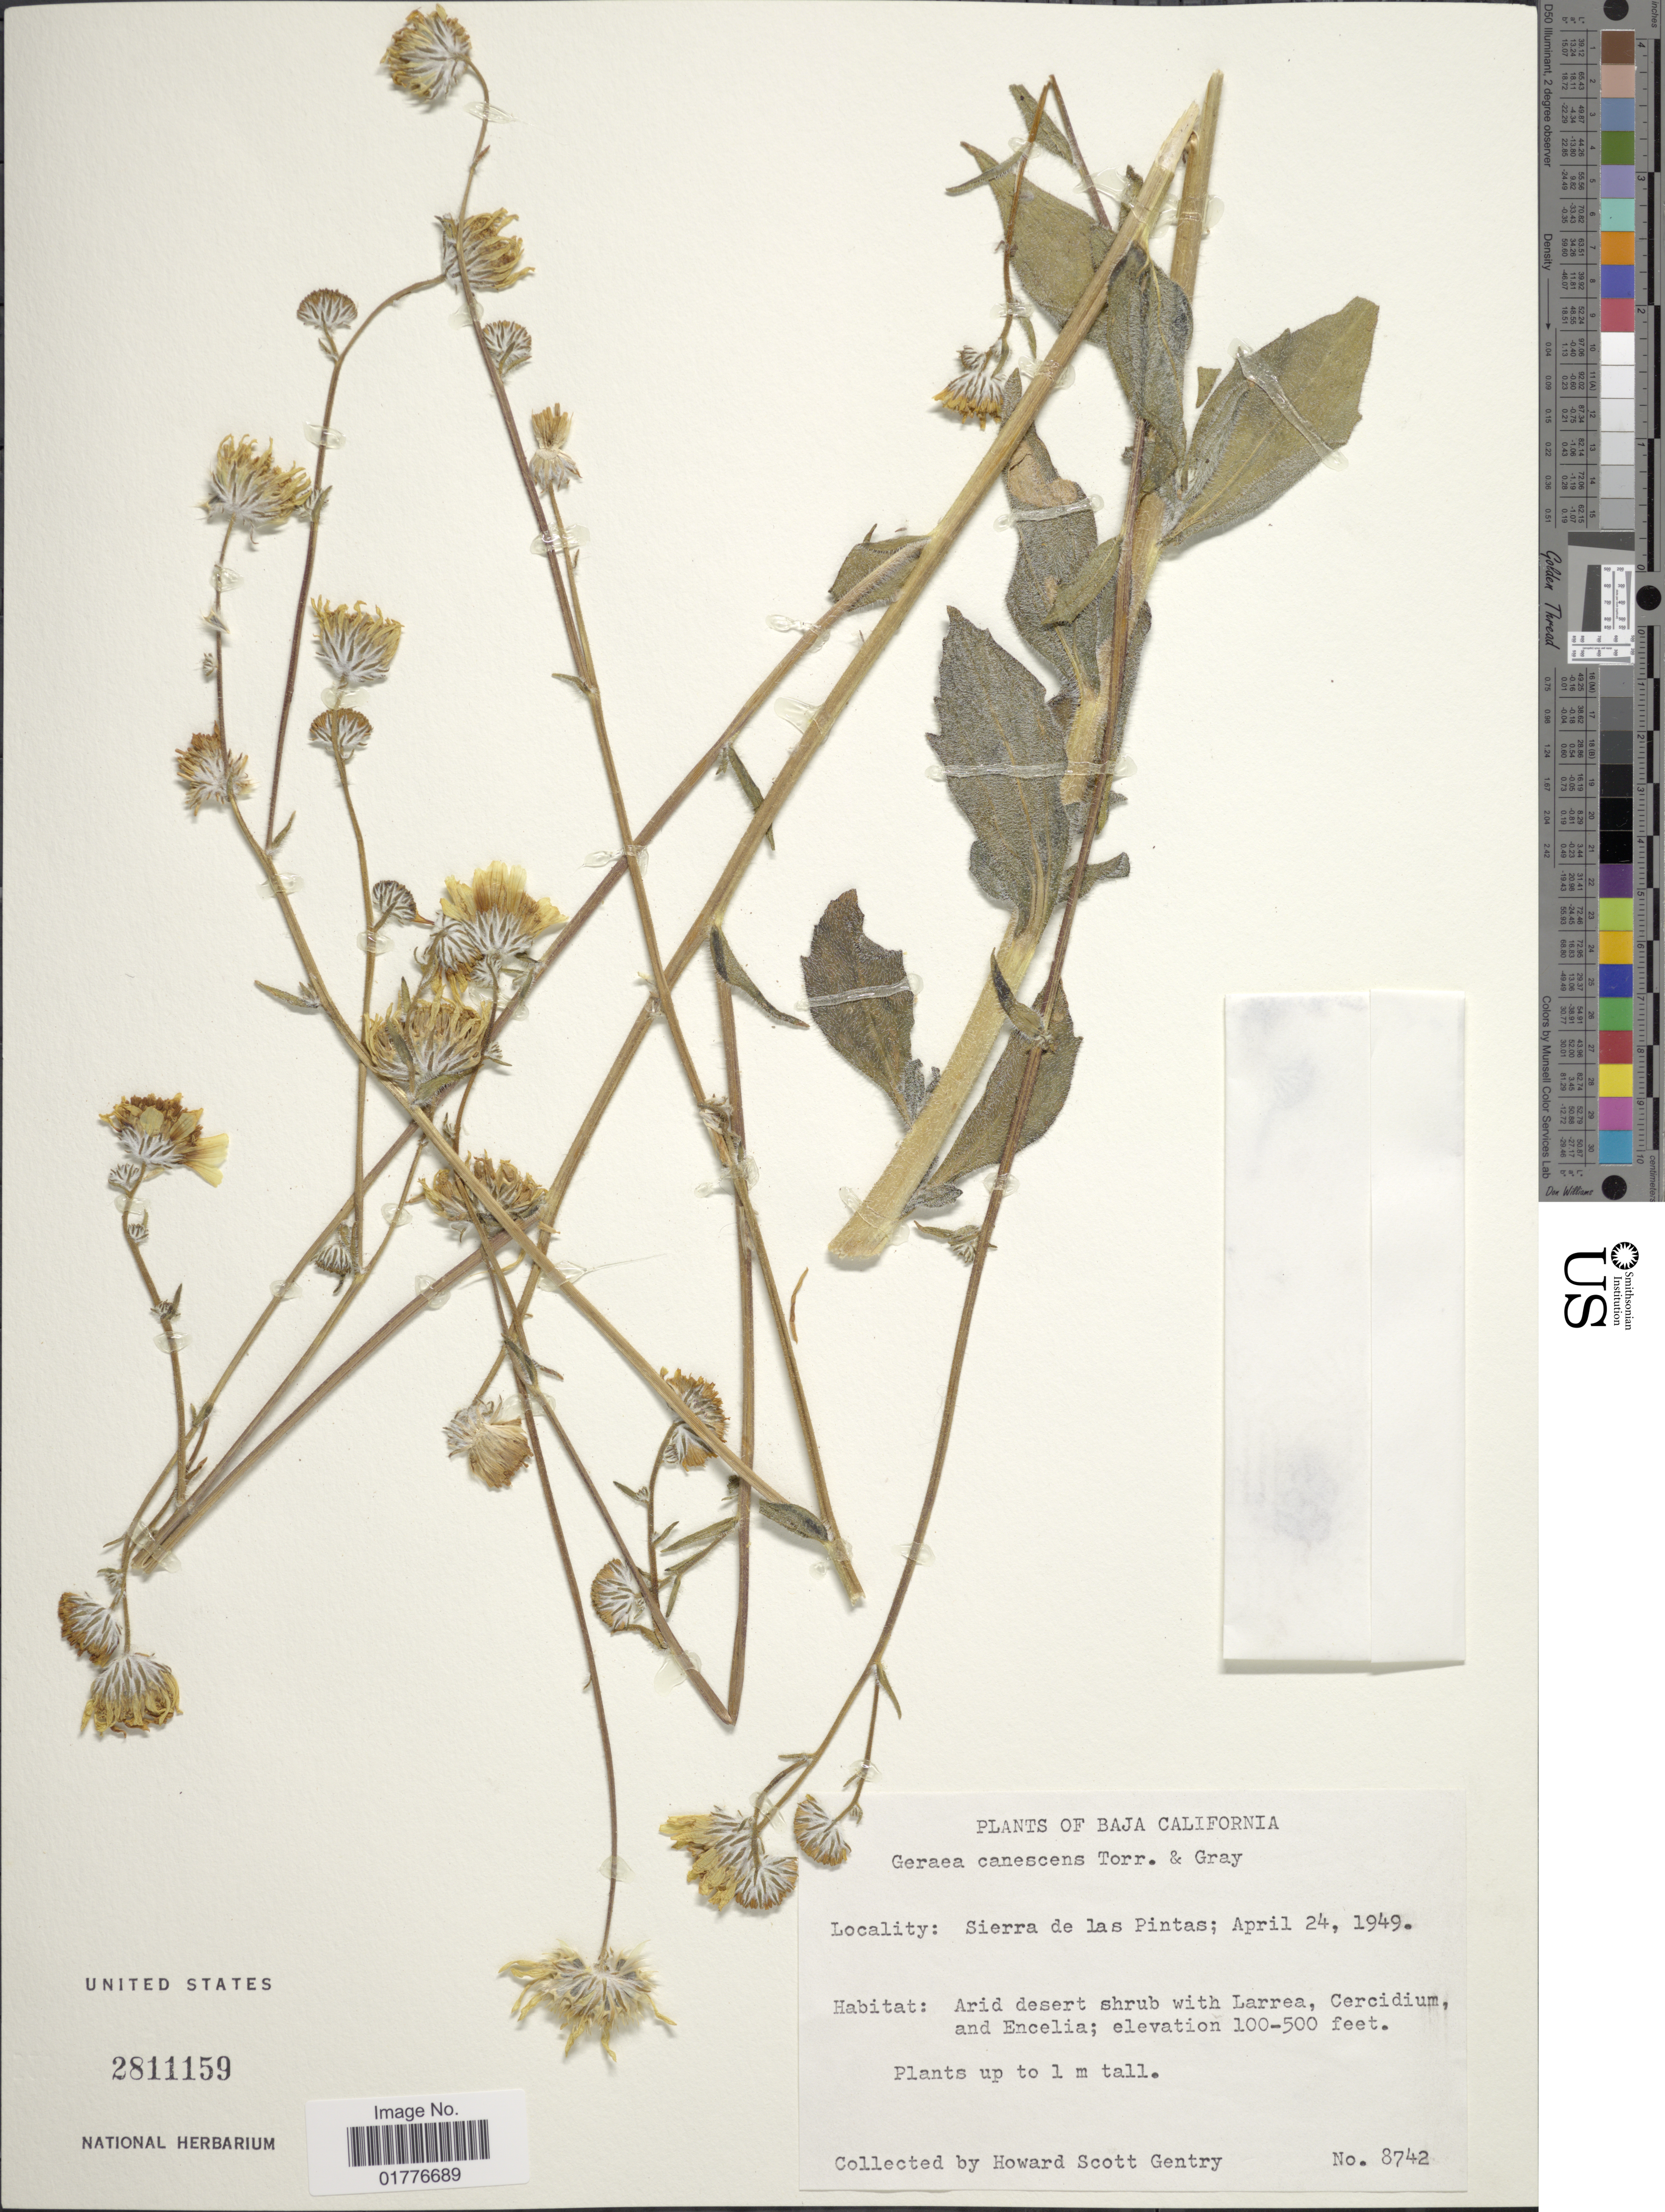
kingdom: Plantae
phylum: Tracheophyta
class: Magnoliopsida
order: Asterales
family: Asteraceae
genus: Geraea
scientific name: Geraea canescens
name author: Torr. & A. Gray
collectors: H. S. Gentry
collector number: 8742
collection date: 1949-04-24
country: Mexico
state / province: Baja California Sur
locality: Sierra de la Pintas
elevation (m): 30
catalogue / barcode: US 2811159